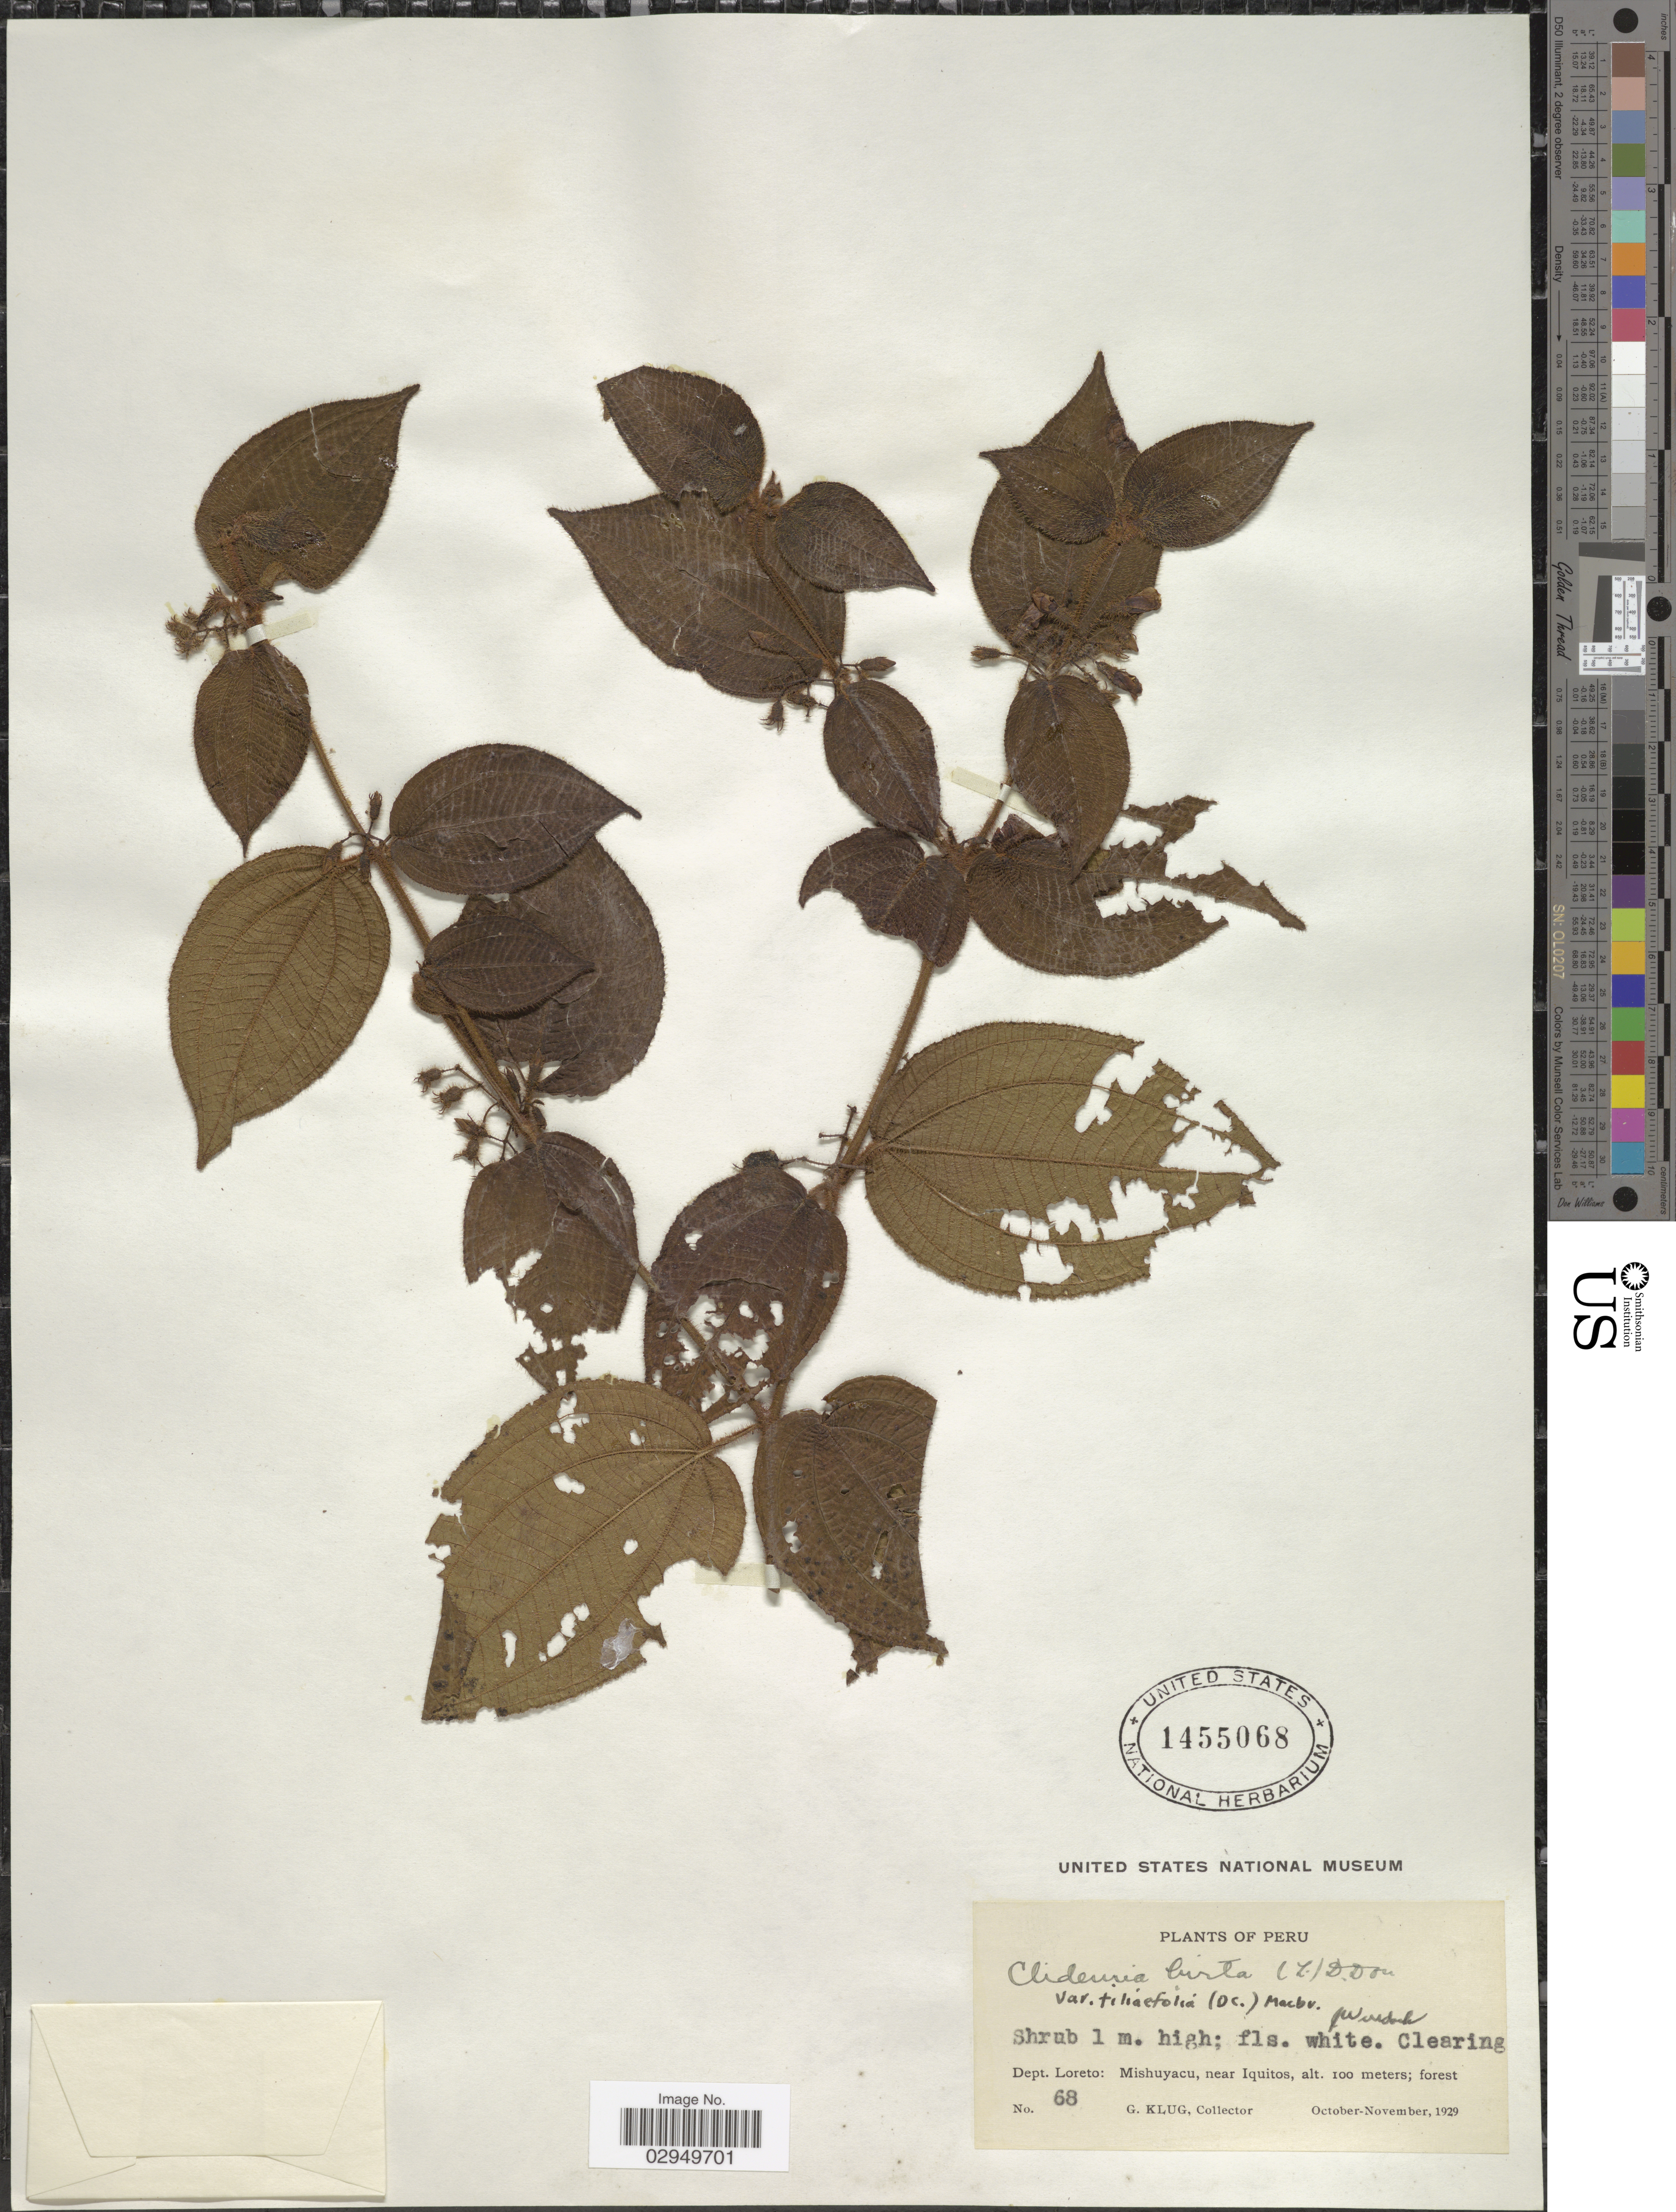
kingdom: Plantae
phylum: Tracheophyta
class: Magnoliopsida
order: Myrtales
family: Melastomataceae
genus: Clidemia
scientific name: Clidemia hirta var. tiliifolia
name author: (DC.) J.F. Macbr.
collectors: G. Klug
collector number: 68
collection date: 1929-10/1929-11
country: Peru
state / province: Loreto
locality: Mishuyacu, near Iquitos.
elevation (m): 100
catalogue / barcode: US 1455068